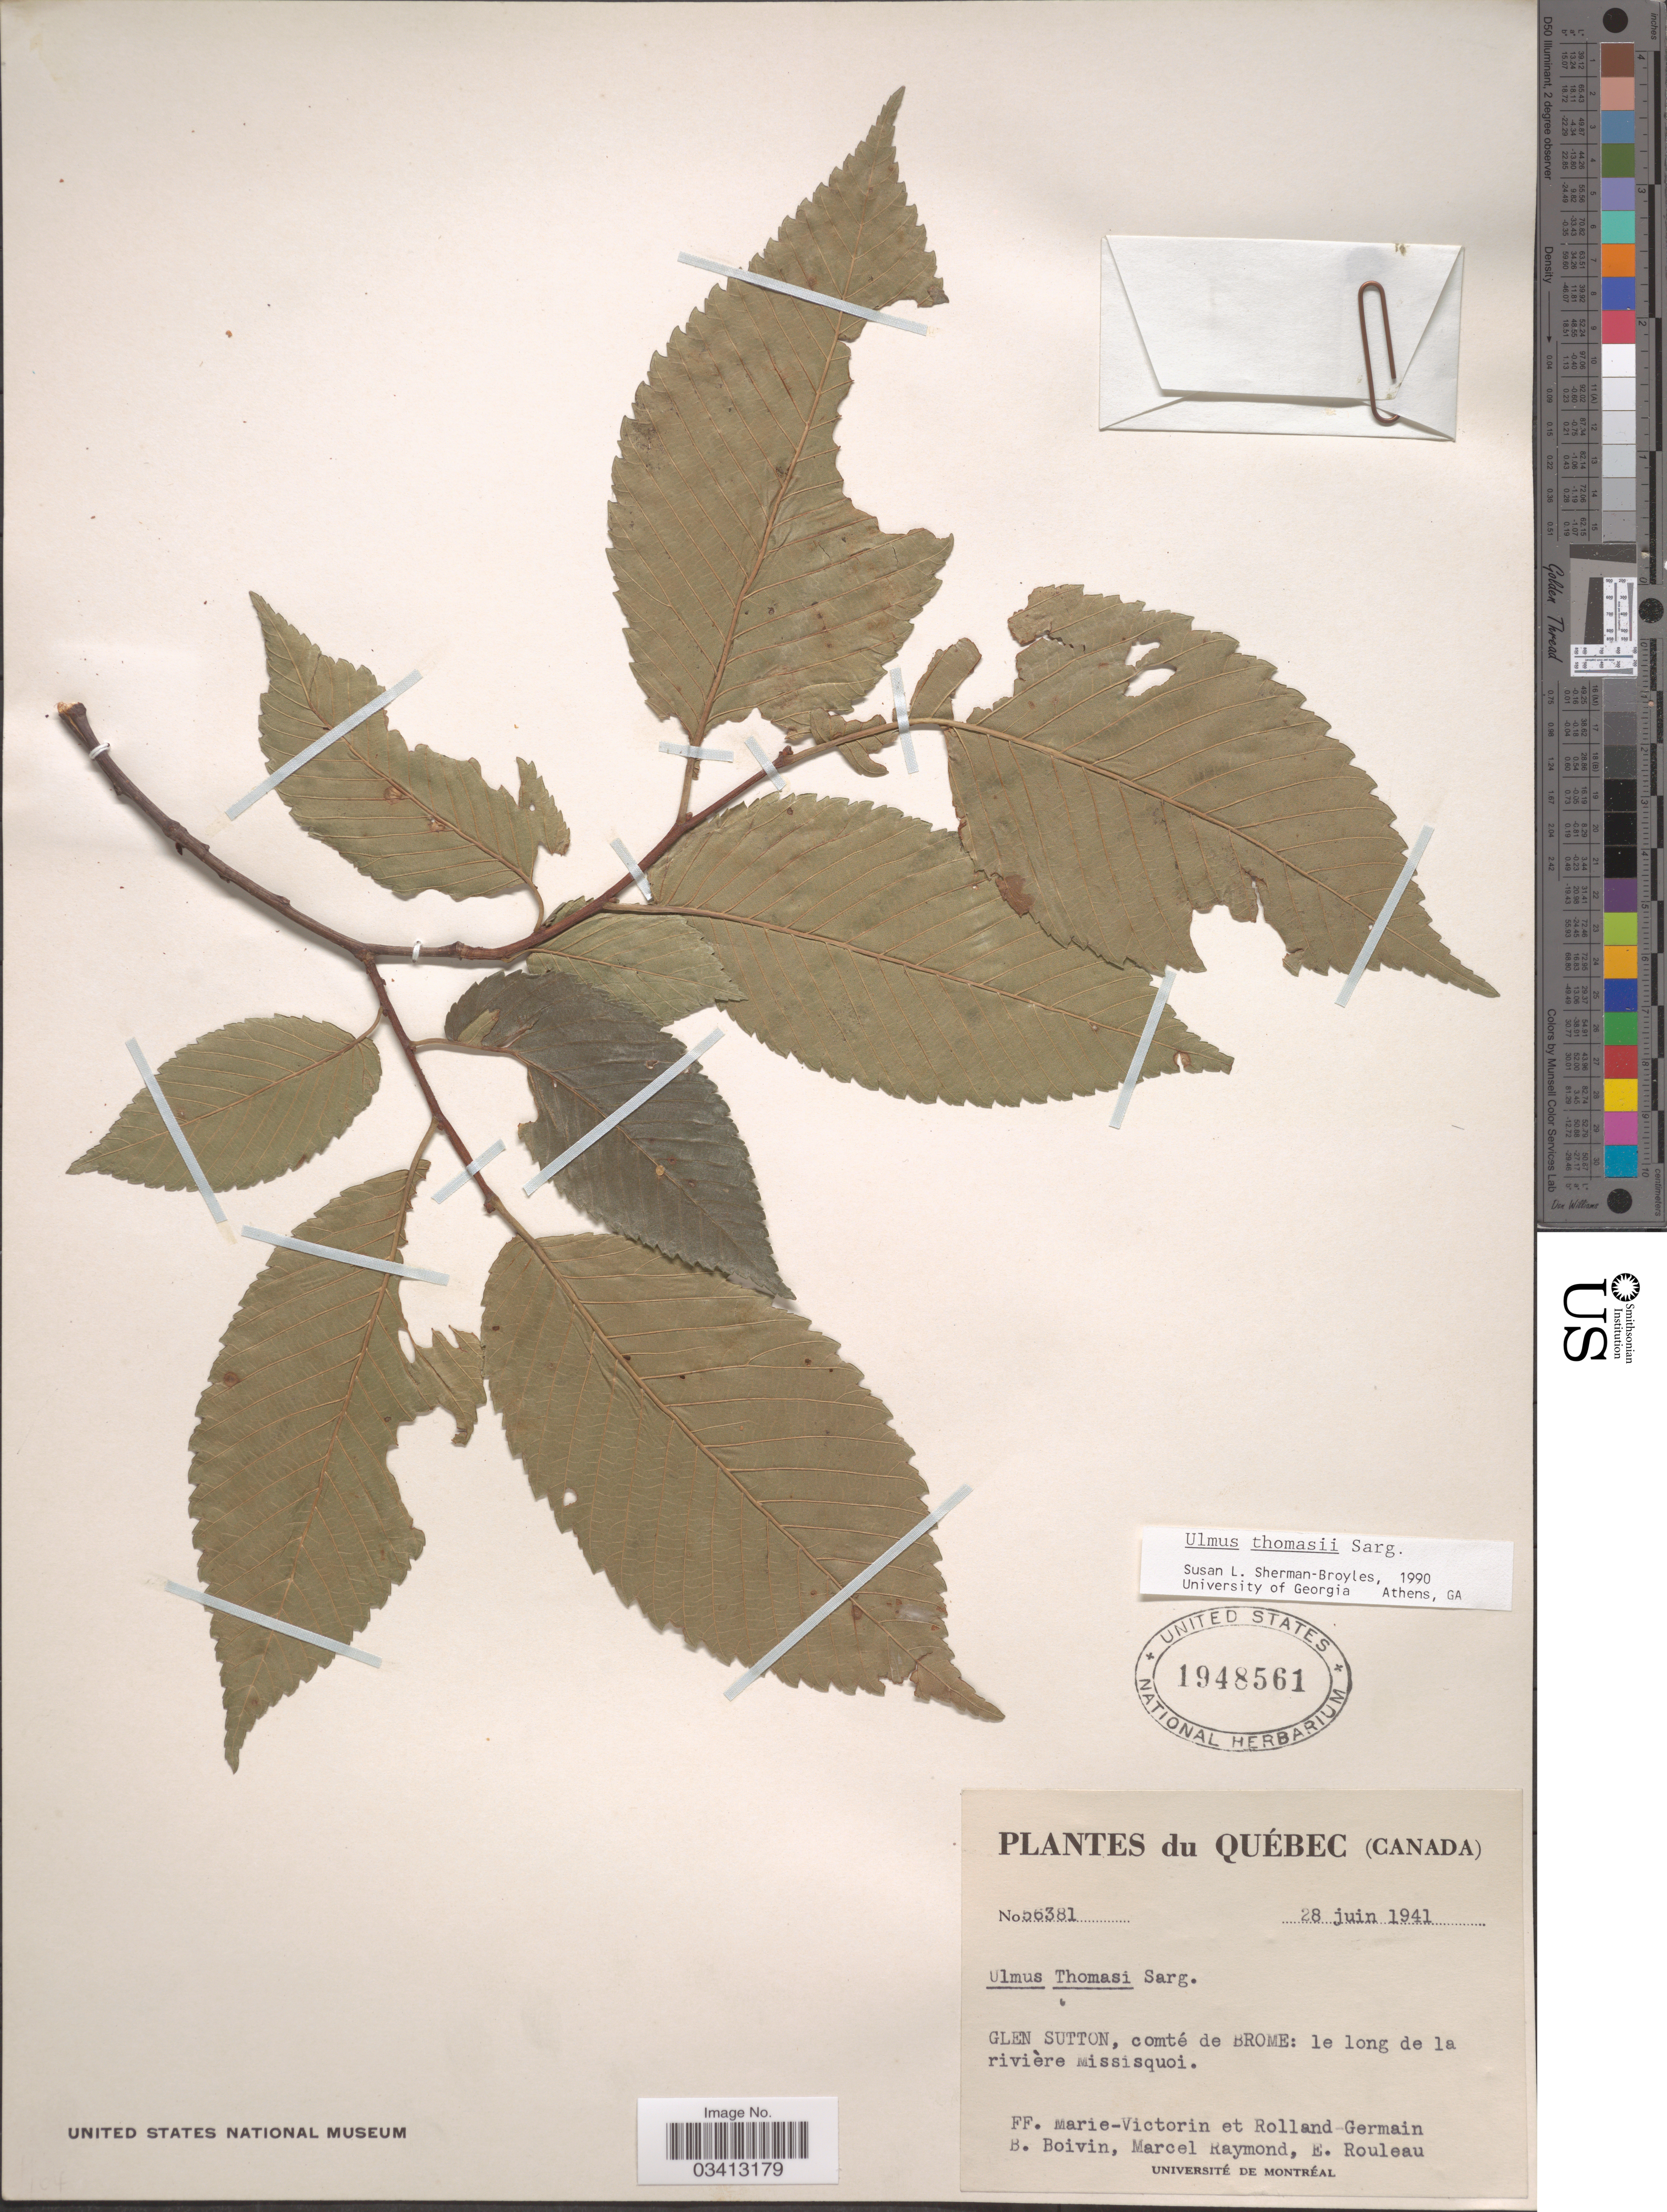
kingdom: Plantae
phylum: Tracheophyta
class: Magnoliopsida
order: Rosales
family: Ulmaceae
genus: Ulmus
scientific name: Ulmus thomasii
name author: Sarg.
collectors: F. Marie-Victorin, Rolland-Germain, J. R. B. Boivin, M. Raymond & E. Rouleau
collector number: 56381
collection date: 1941-06-28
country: Canada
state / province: Quebec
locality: Glen Sutton, comté de Brome: le long de la rivière Missisquoi.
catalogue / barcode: US 1948561